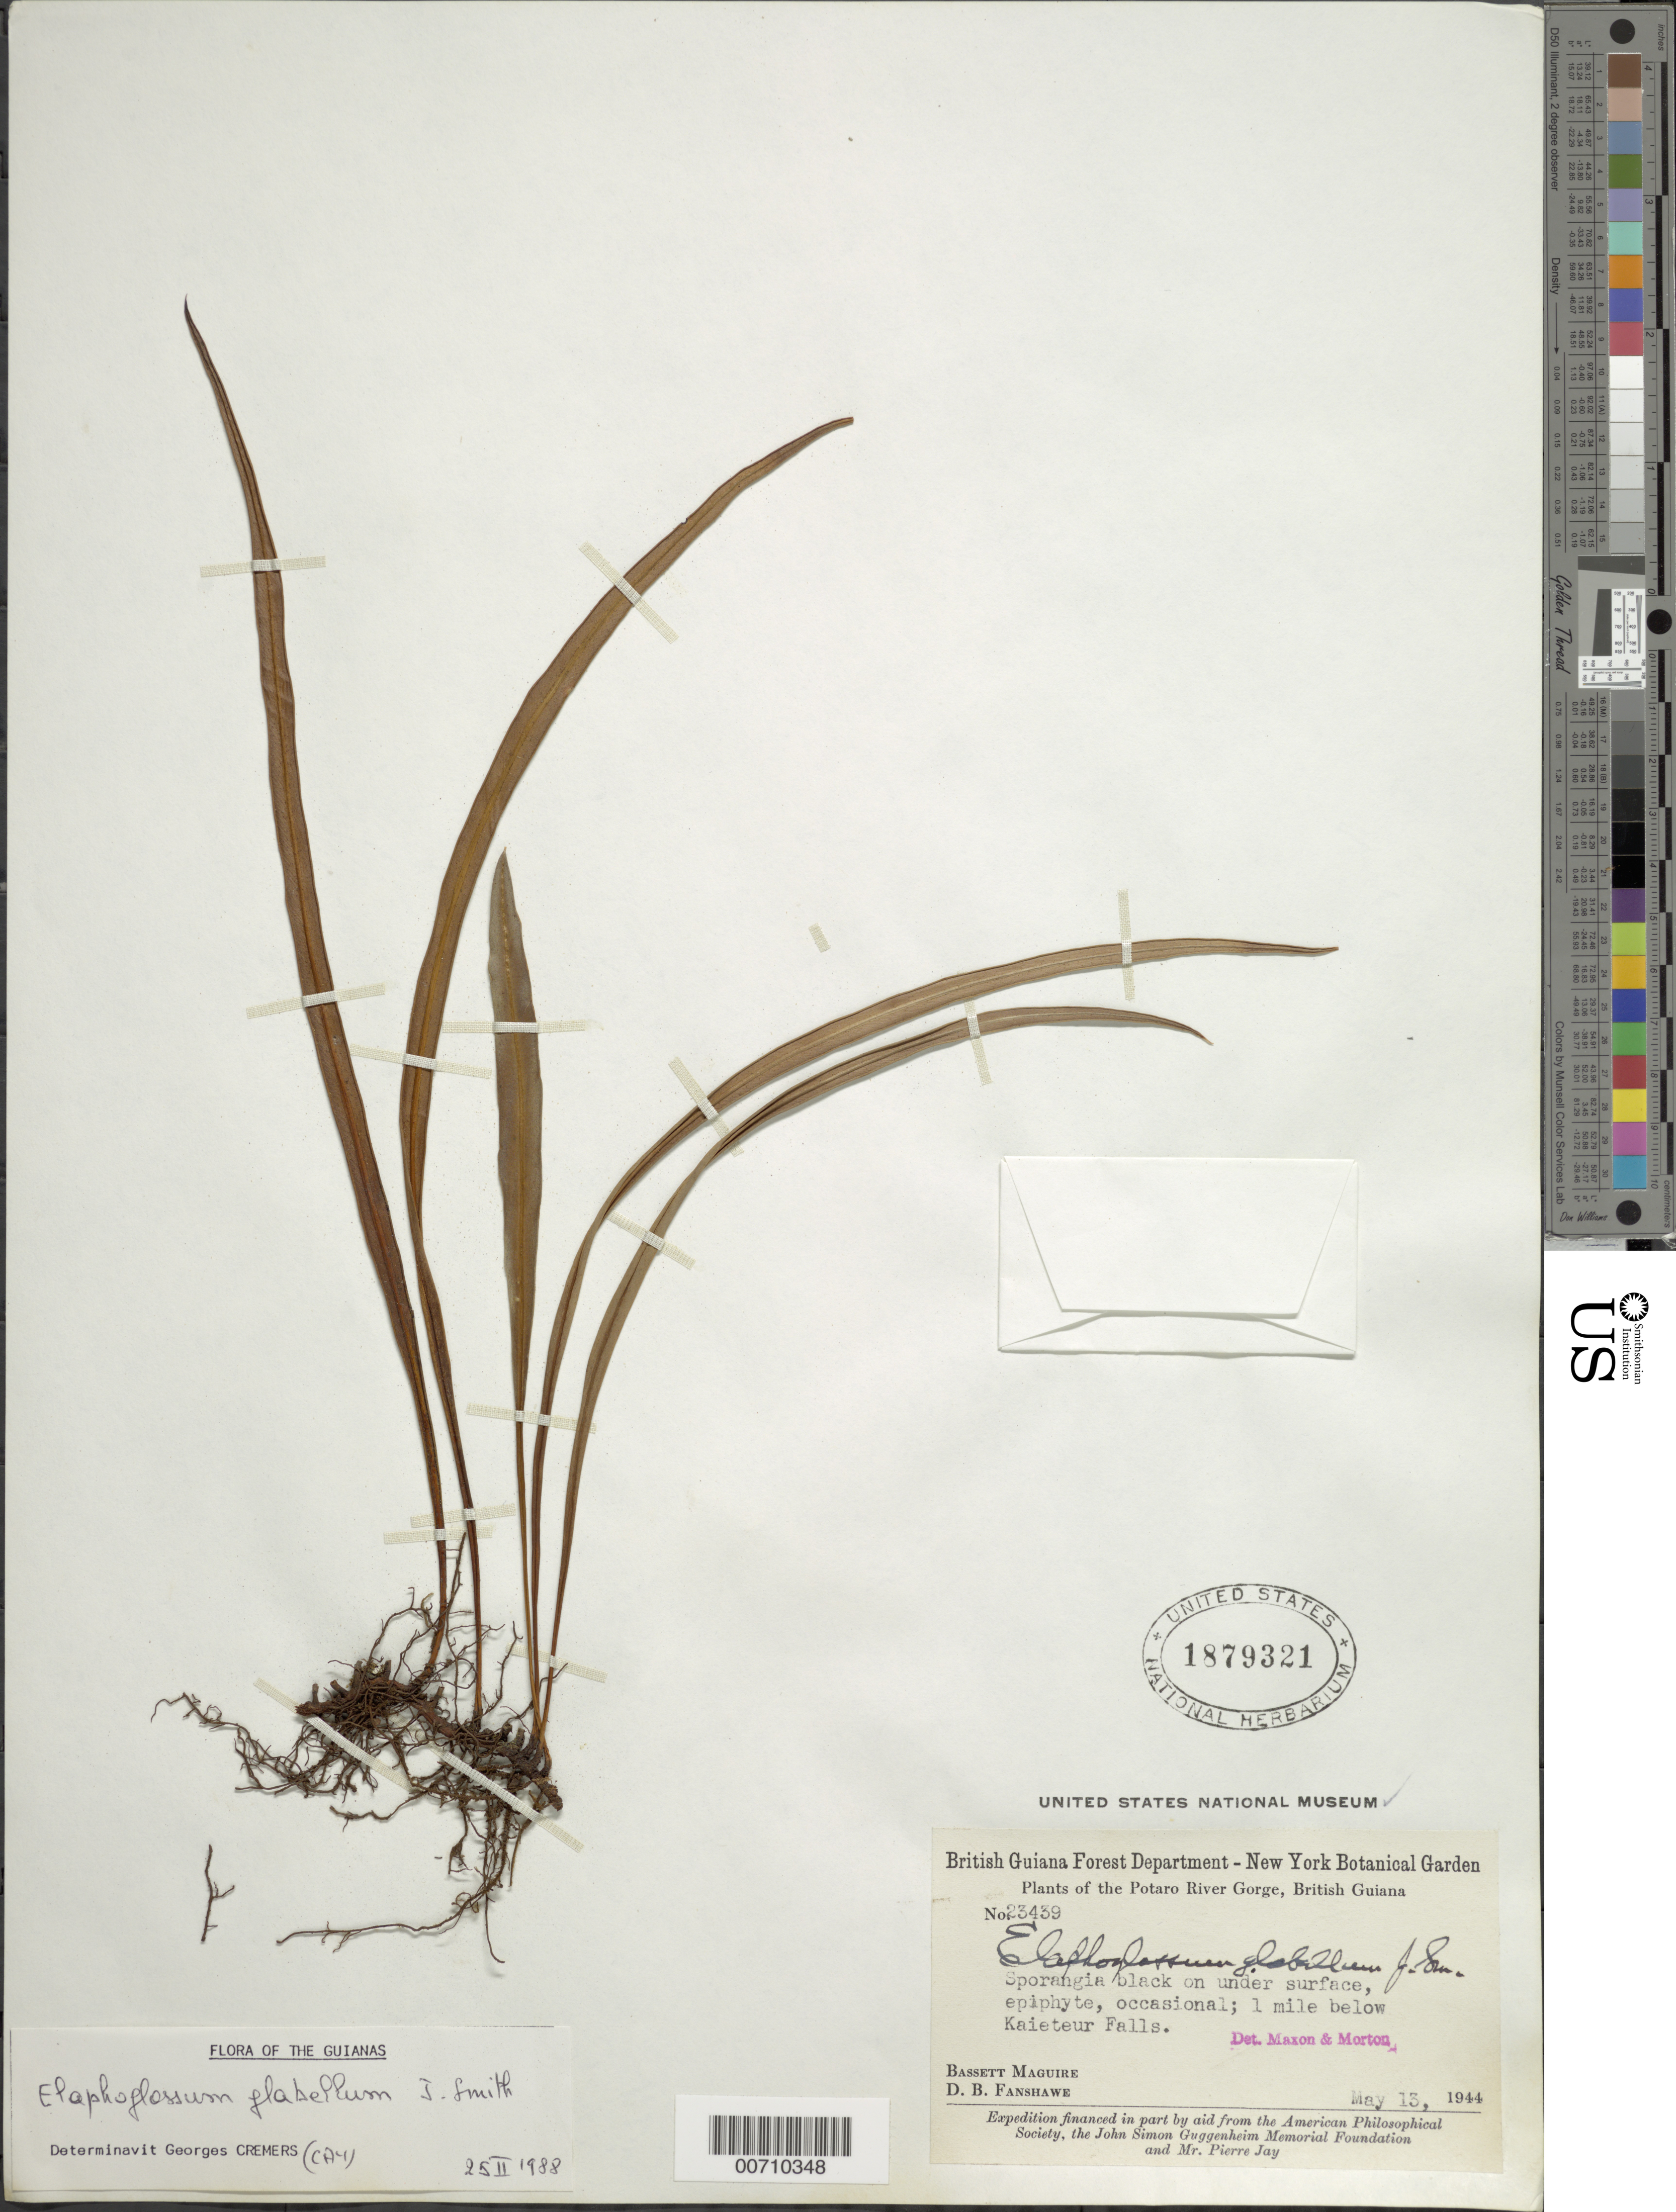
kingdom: Plantae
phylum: Tracheophyta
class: Polypodiopsida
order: Polypodiales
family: Dryopteridaceae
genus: Elaphoglossum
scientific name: Elaphoglossum glabellum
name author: J. Sm.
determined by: Cremers, Georges A.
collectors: B. Maguire & D. B. Fanshawe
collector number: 23439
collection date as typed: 13-May-44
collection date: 1944-05-13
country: Guyana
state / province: Potaro-Siparuni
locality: Potaro River Gorge, 1 mile below Kaieteur Falls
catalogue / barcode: US 1879321